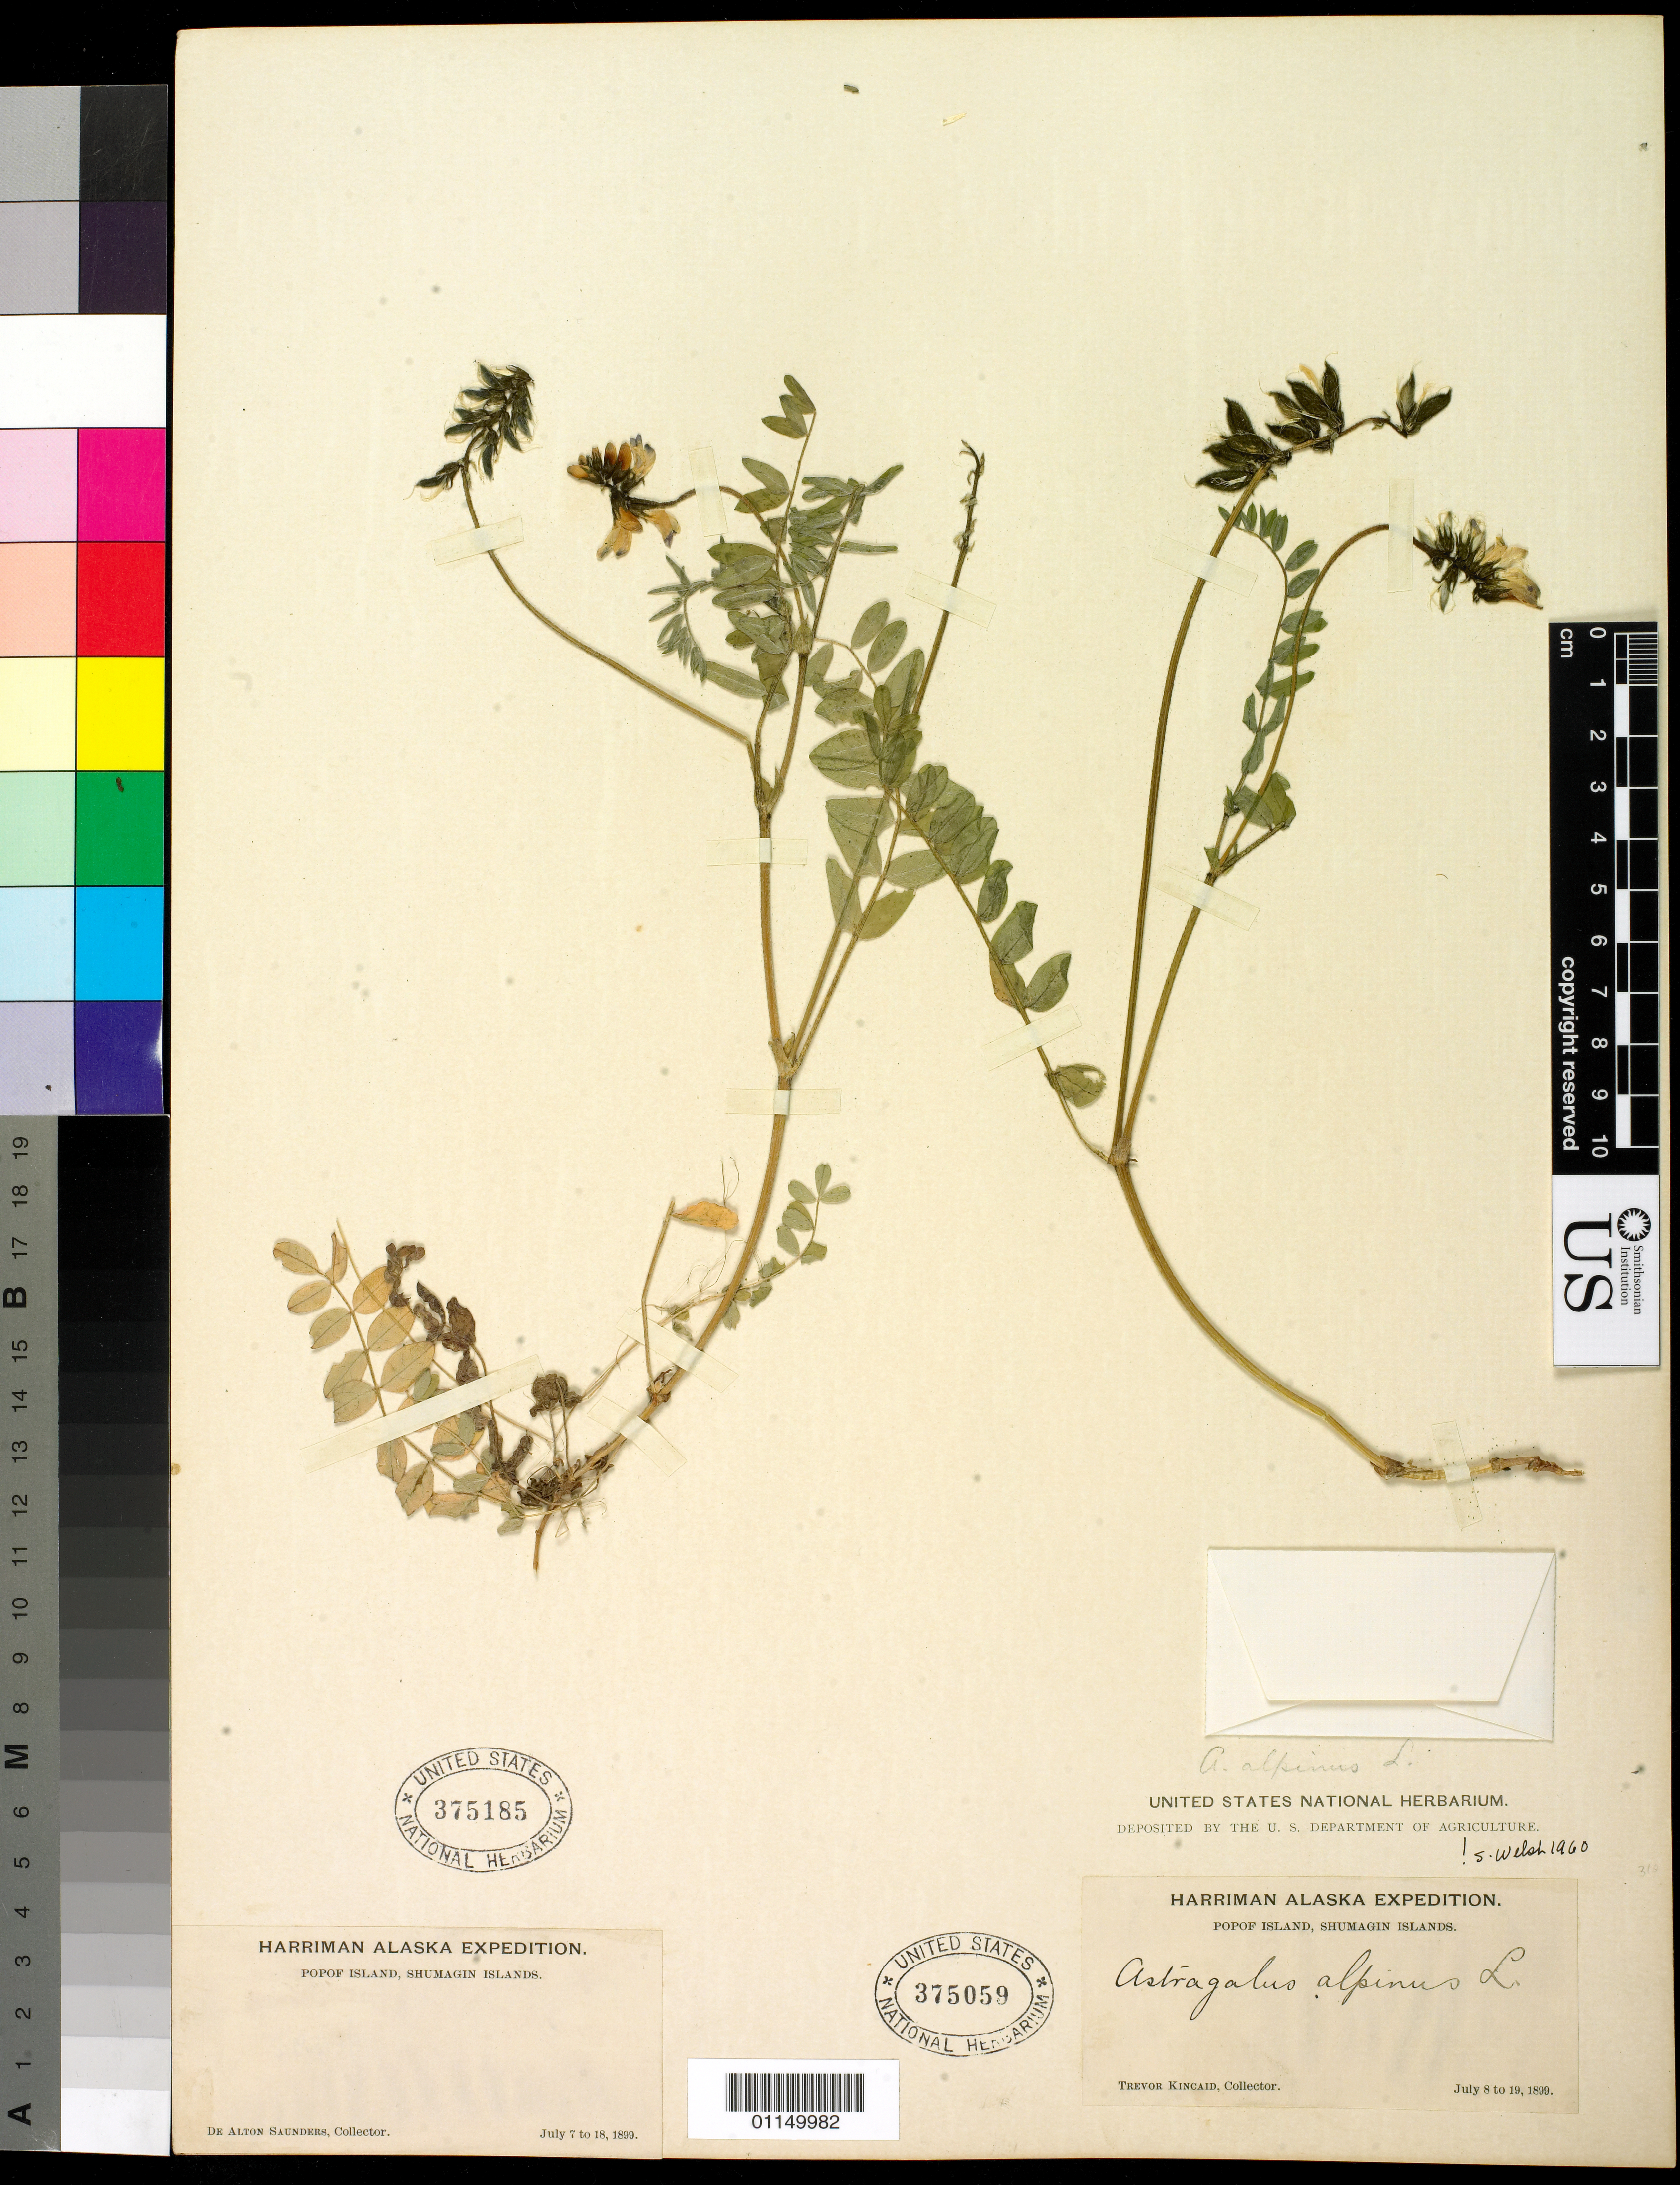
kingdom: Plantae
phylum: Tracheophyta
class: Magnoliopsida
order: Fabales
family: Fabaceae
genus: Astragalus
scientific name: Astragalus alpinus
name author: L.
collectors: T. C. Kincaid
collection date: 1899-07-08/1899-07-19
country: United States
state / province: Alaska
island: Popof Island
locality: Popof Island, Shumagin Islands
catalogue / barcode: US 375059